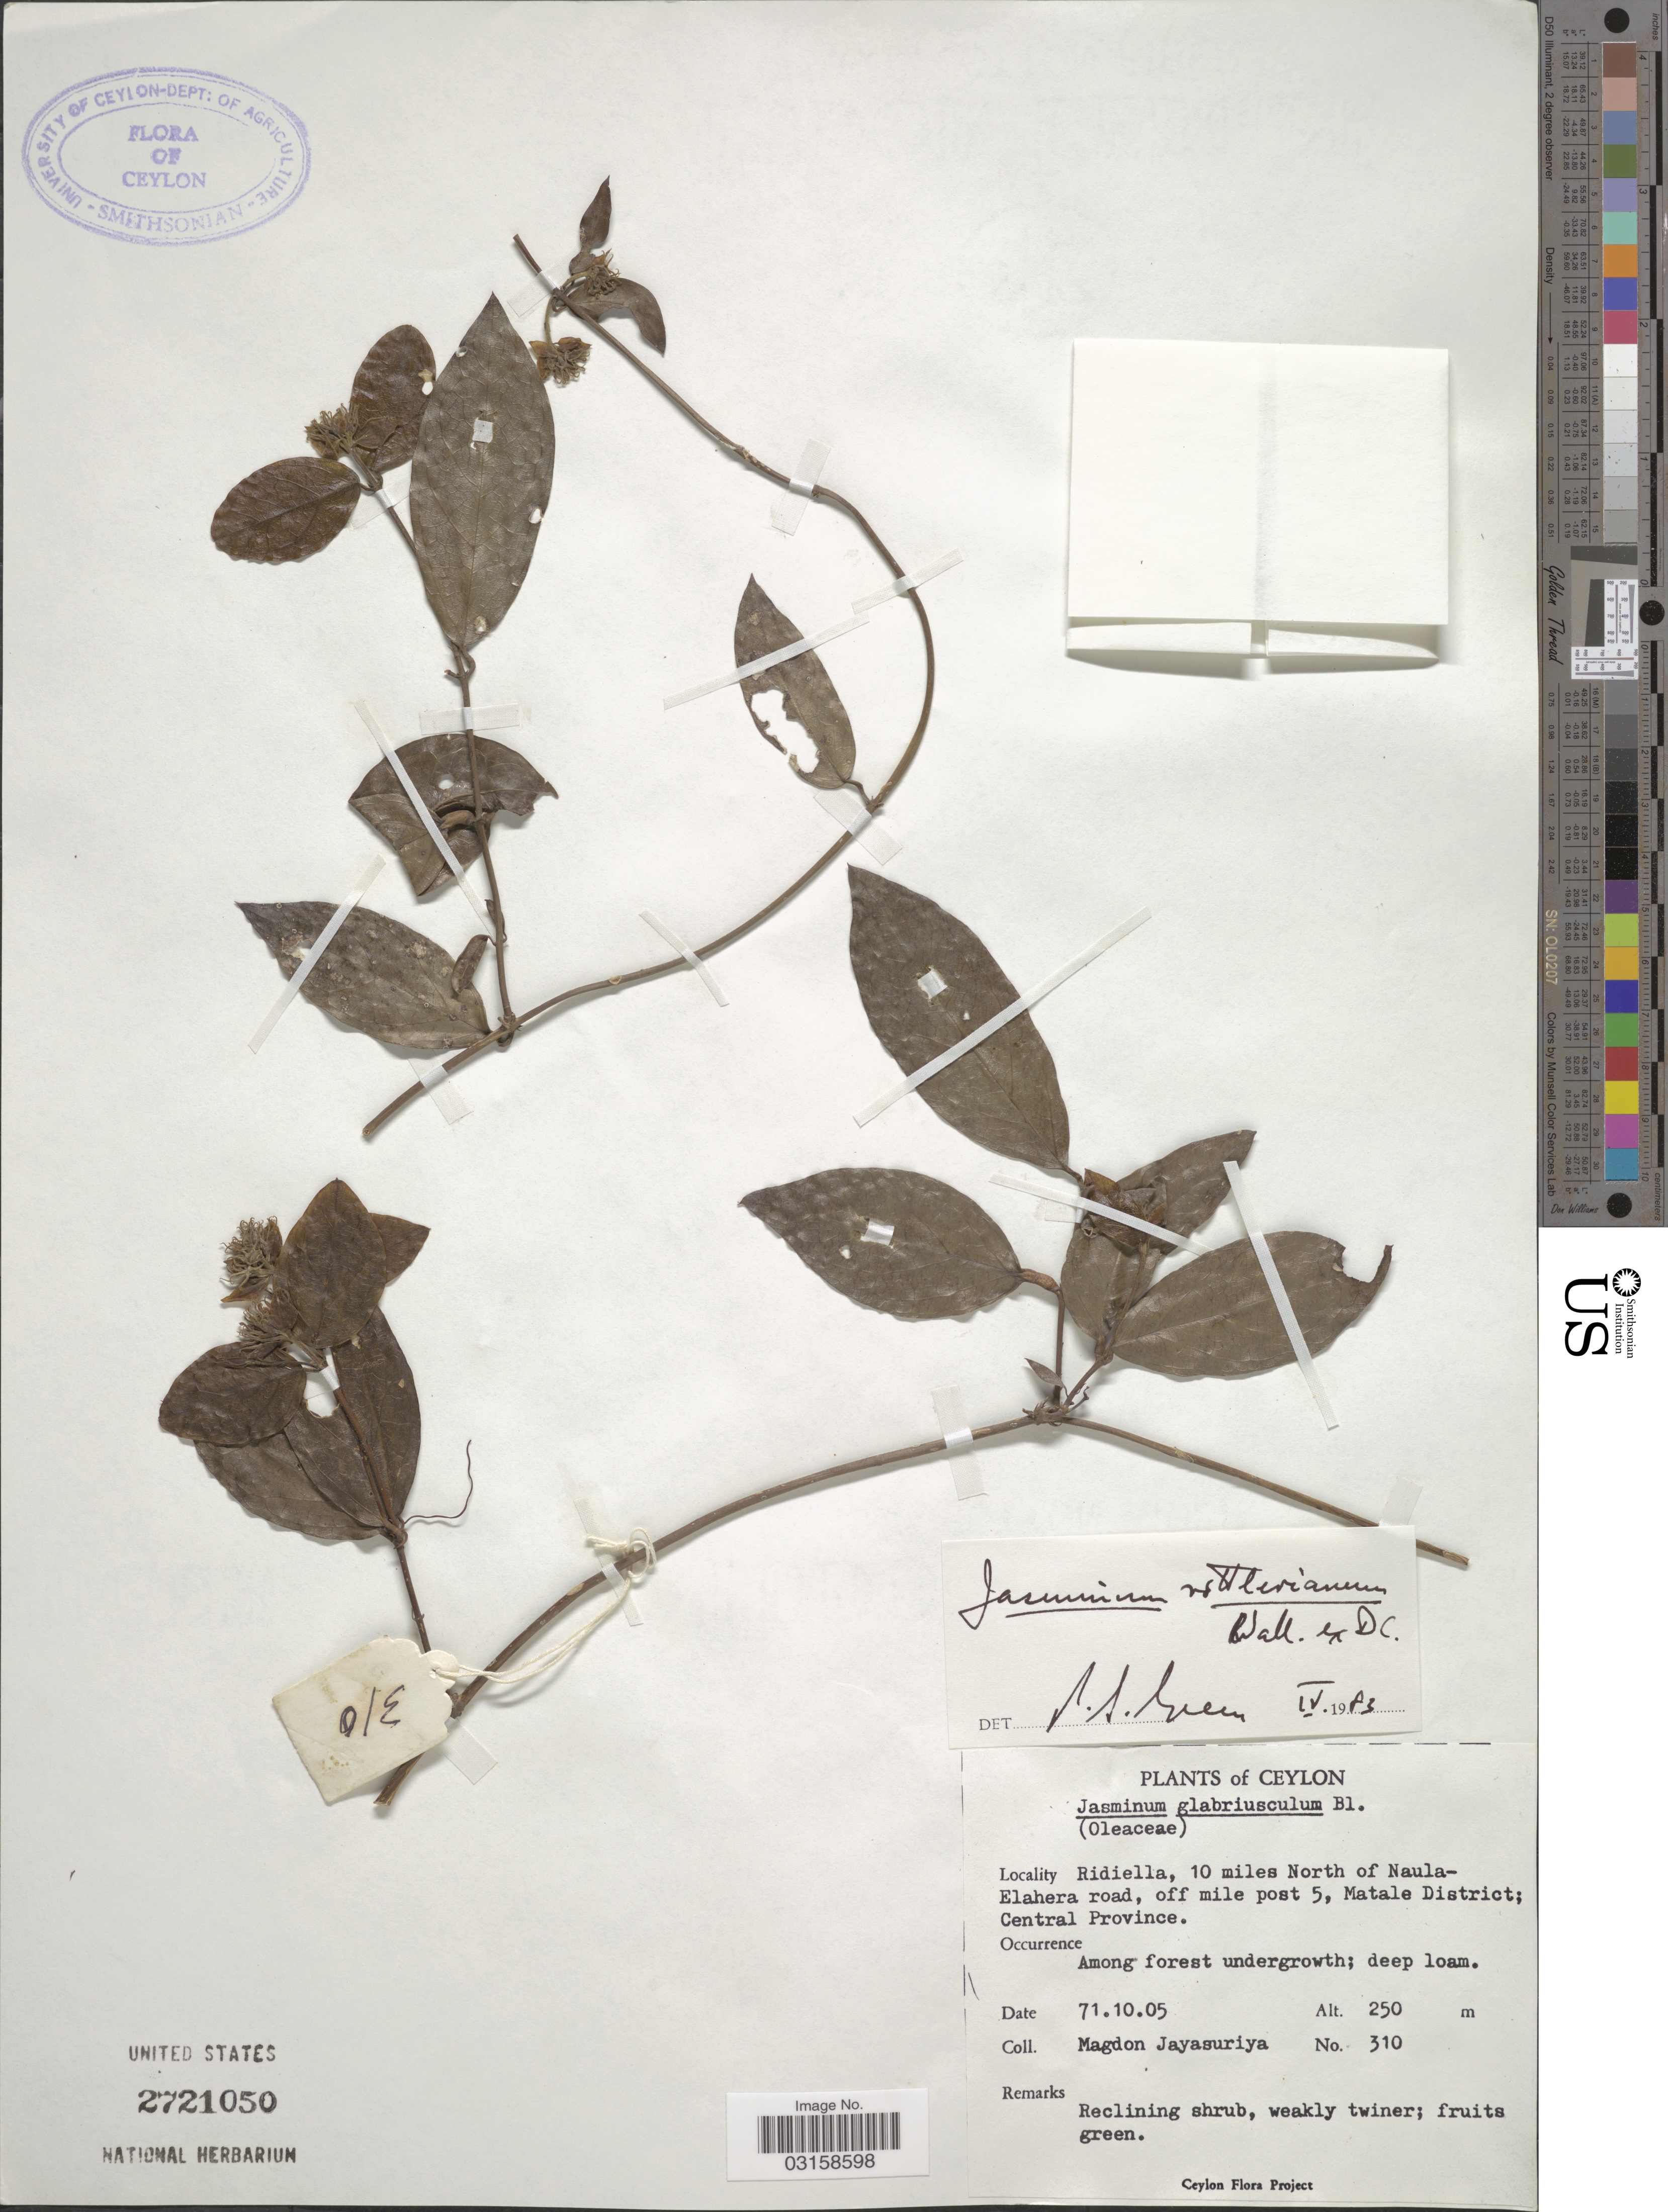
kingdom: Plantae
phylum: Tracheophyta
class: Magnoliopsida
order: Lamiales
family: Oleaceae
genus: Jasminum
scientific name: Jasminum rottlerianum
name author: Wall. ex DC.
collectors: M. Jayasuriya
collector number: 310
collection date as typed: Transcribed d/m/y: 5/10/71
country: Sri Lanka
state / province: Central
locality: Ceylon. Ridiella, 10 miles North of Naula-Elahera road, off mile post 5, Matale District.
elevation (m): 250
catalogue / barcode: US 2721050